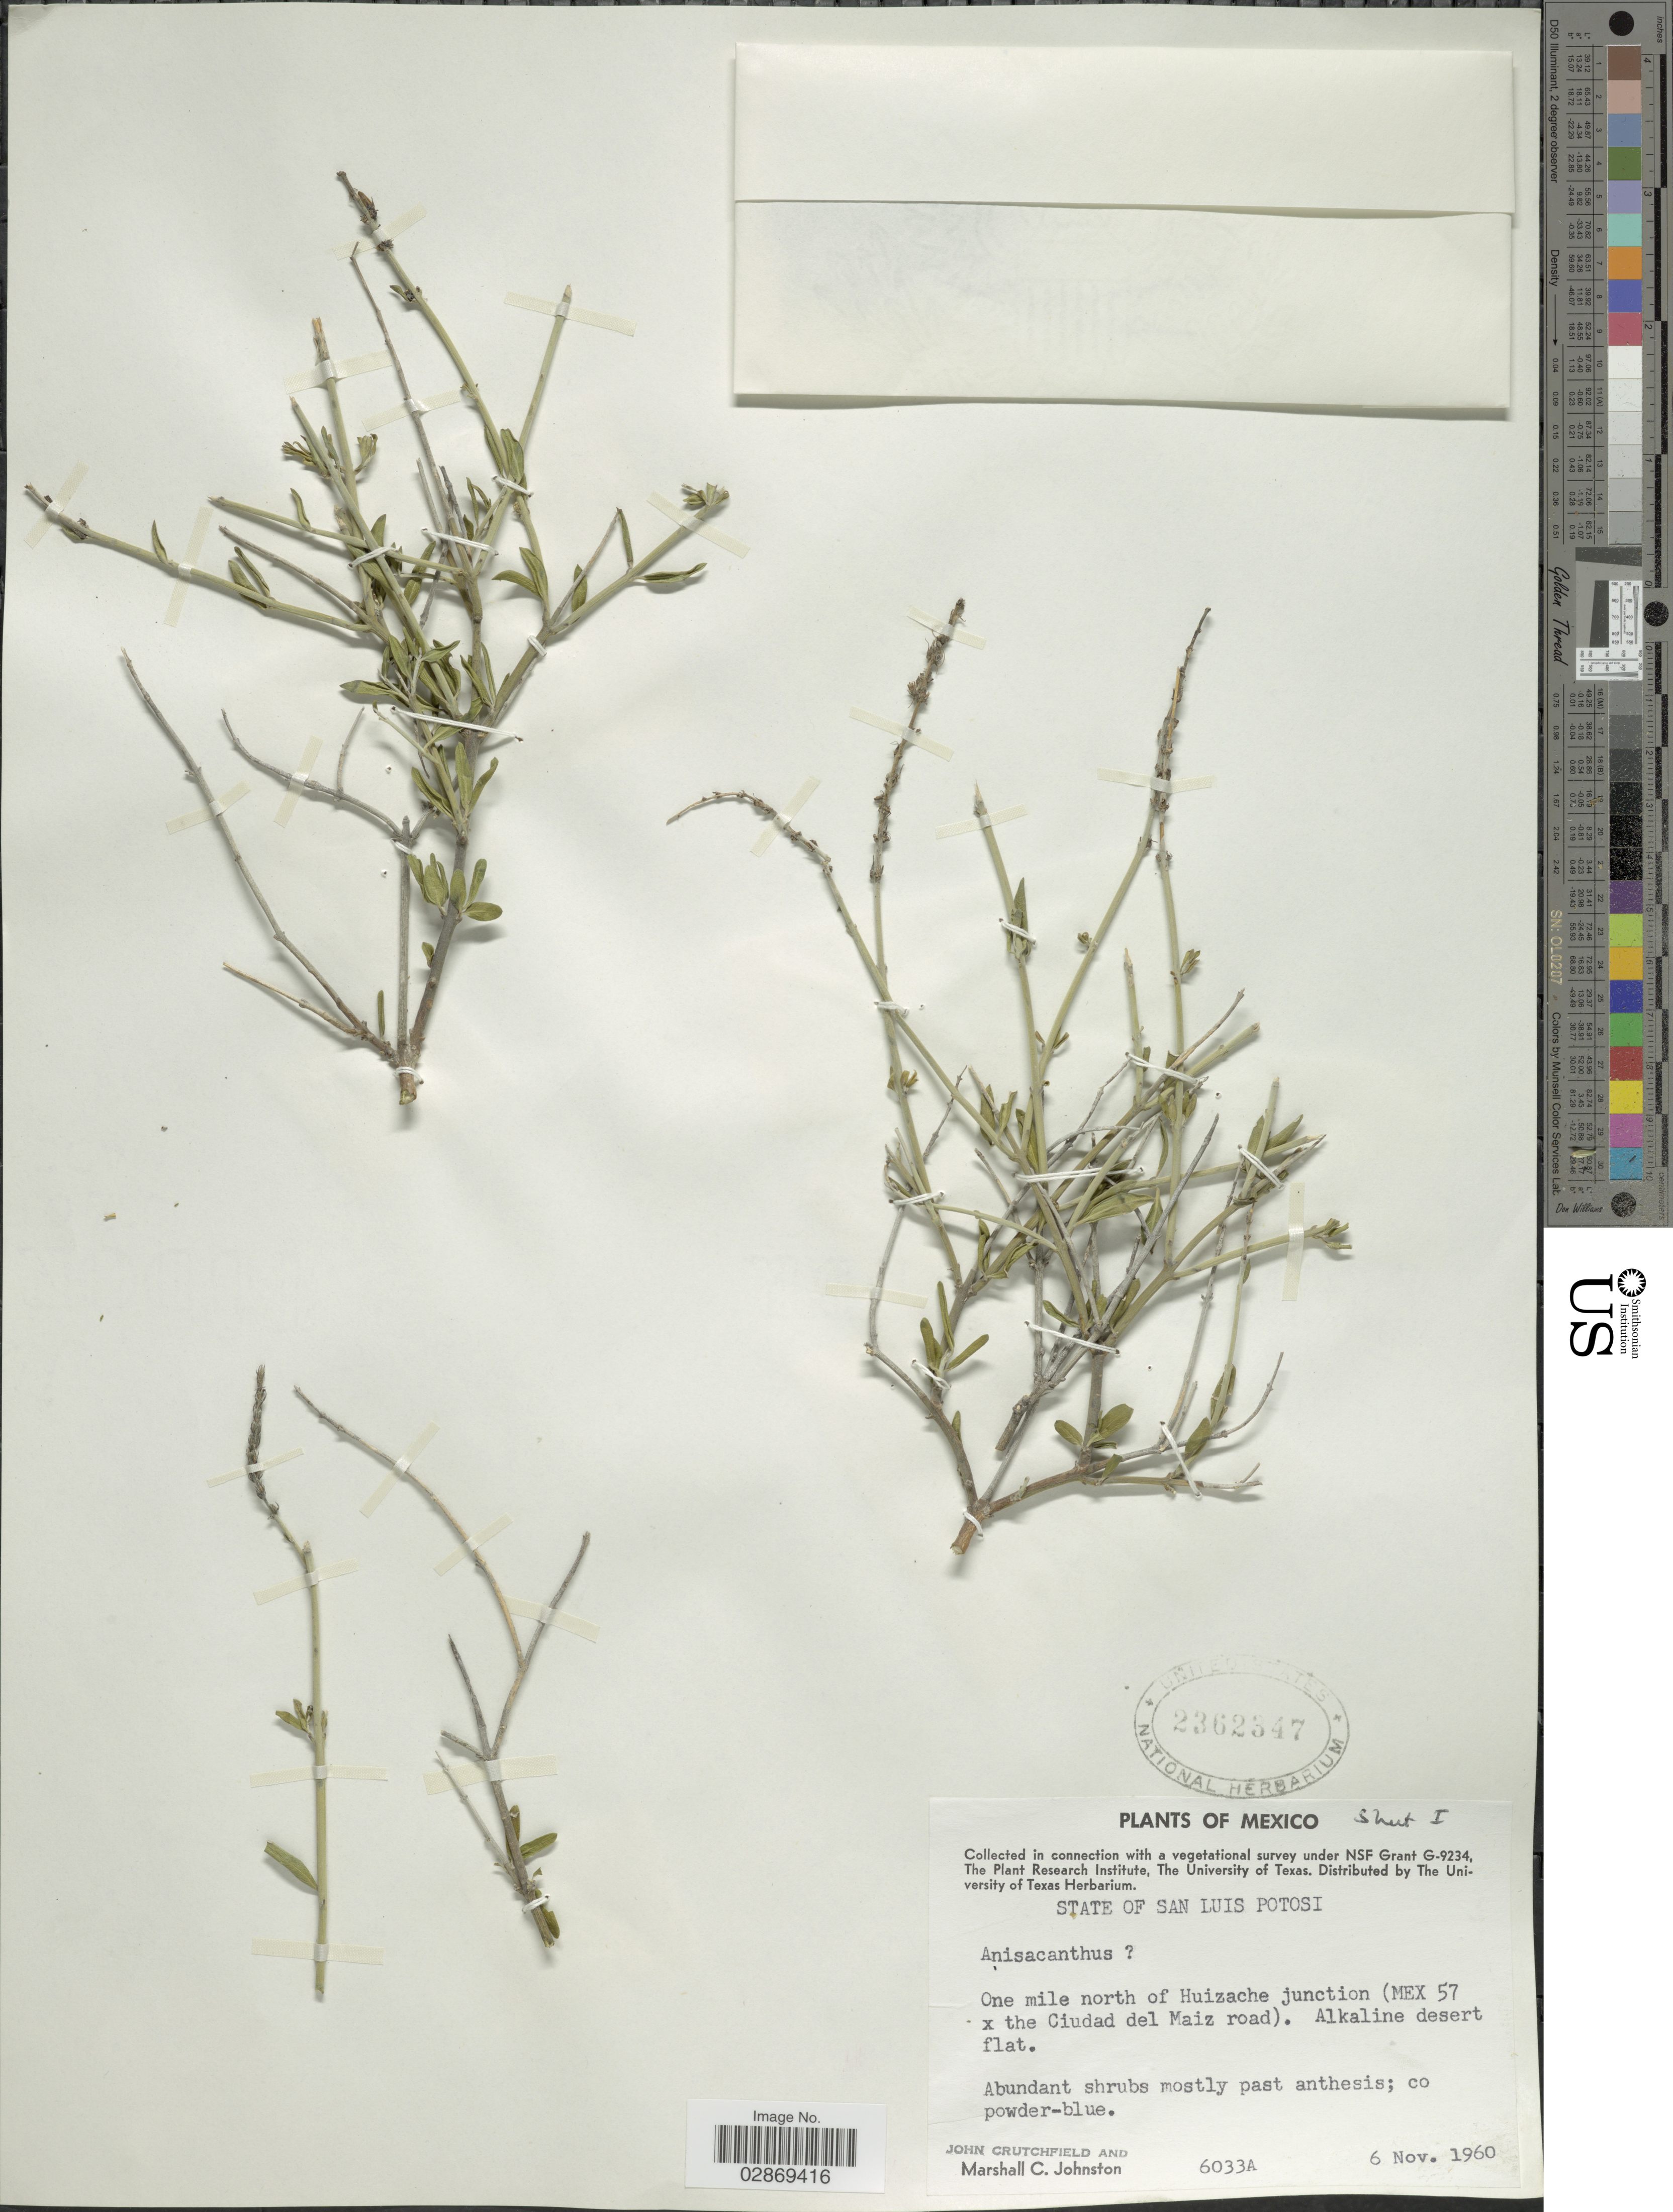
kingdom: Plantae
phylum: Tracheophyta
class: Magnoliopsida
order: Lamiales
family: Acanthaceae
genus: Mirandea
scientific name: Mirandea grisea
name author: Rzed.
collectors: J. Crutchfield & M. Johnston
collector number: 6033A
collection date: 1960-11-06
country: Mexico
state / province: San Luis Potosí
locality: One mile north of Huizache junction (Me[Foreign script] 57 [Foreign script] the Ciudad del Maiz road).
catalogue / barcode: US 2362347